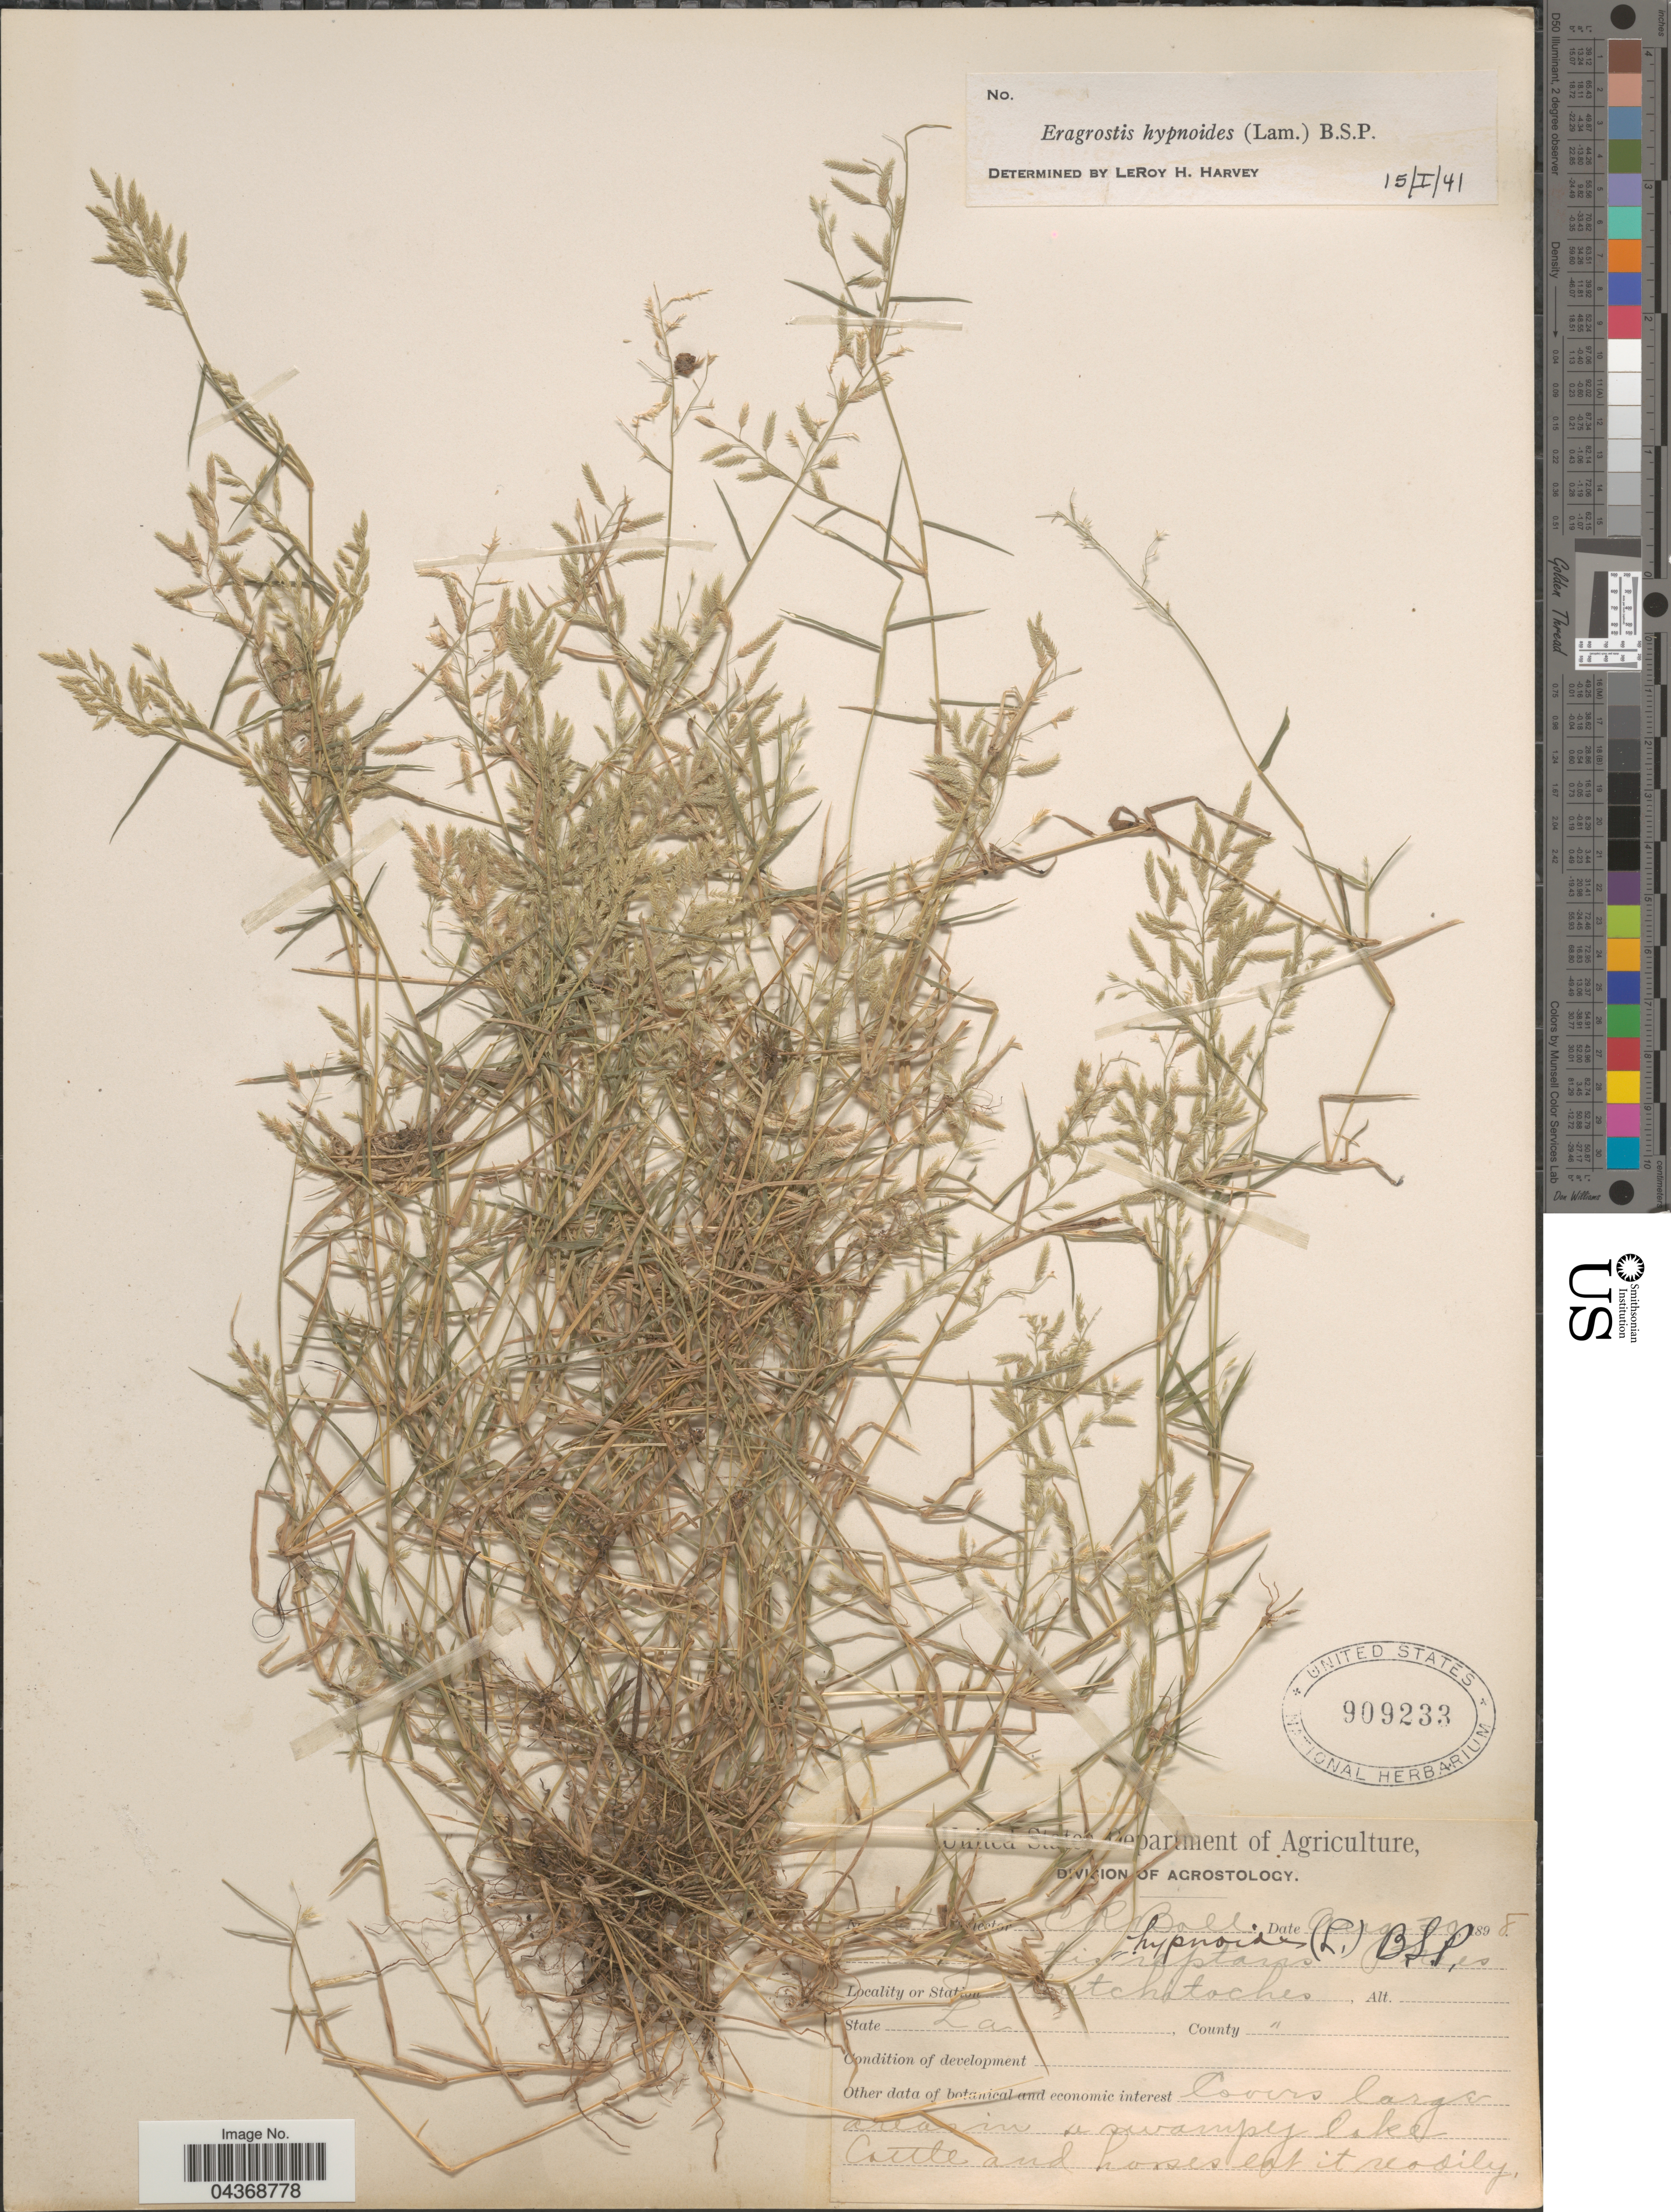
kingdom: Plantae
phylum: Tracheophyta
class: Liliopsida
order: Poales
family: Poaceae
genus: Eragrostis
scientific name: Eragrostis hypnoides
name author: (Lam.) Britton, Stearns & Poggenb.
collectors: C. R. Ball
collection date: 1898-08-29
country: United States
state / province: Louisiana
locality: Natchitoches. County Natchitoches.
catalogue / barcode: US 909233